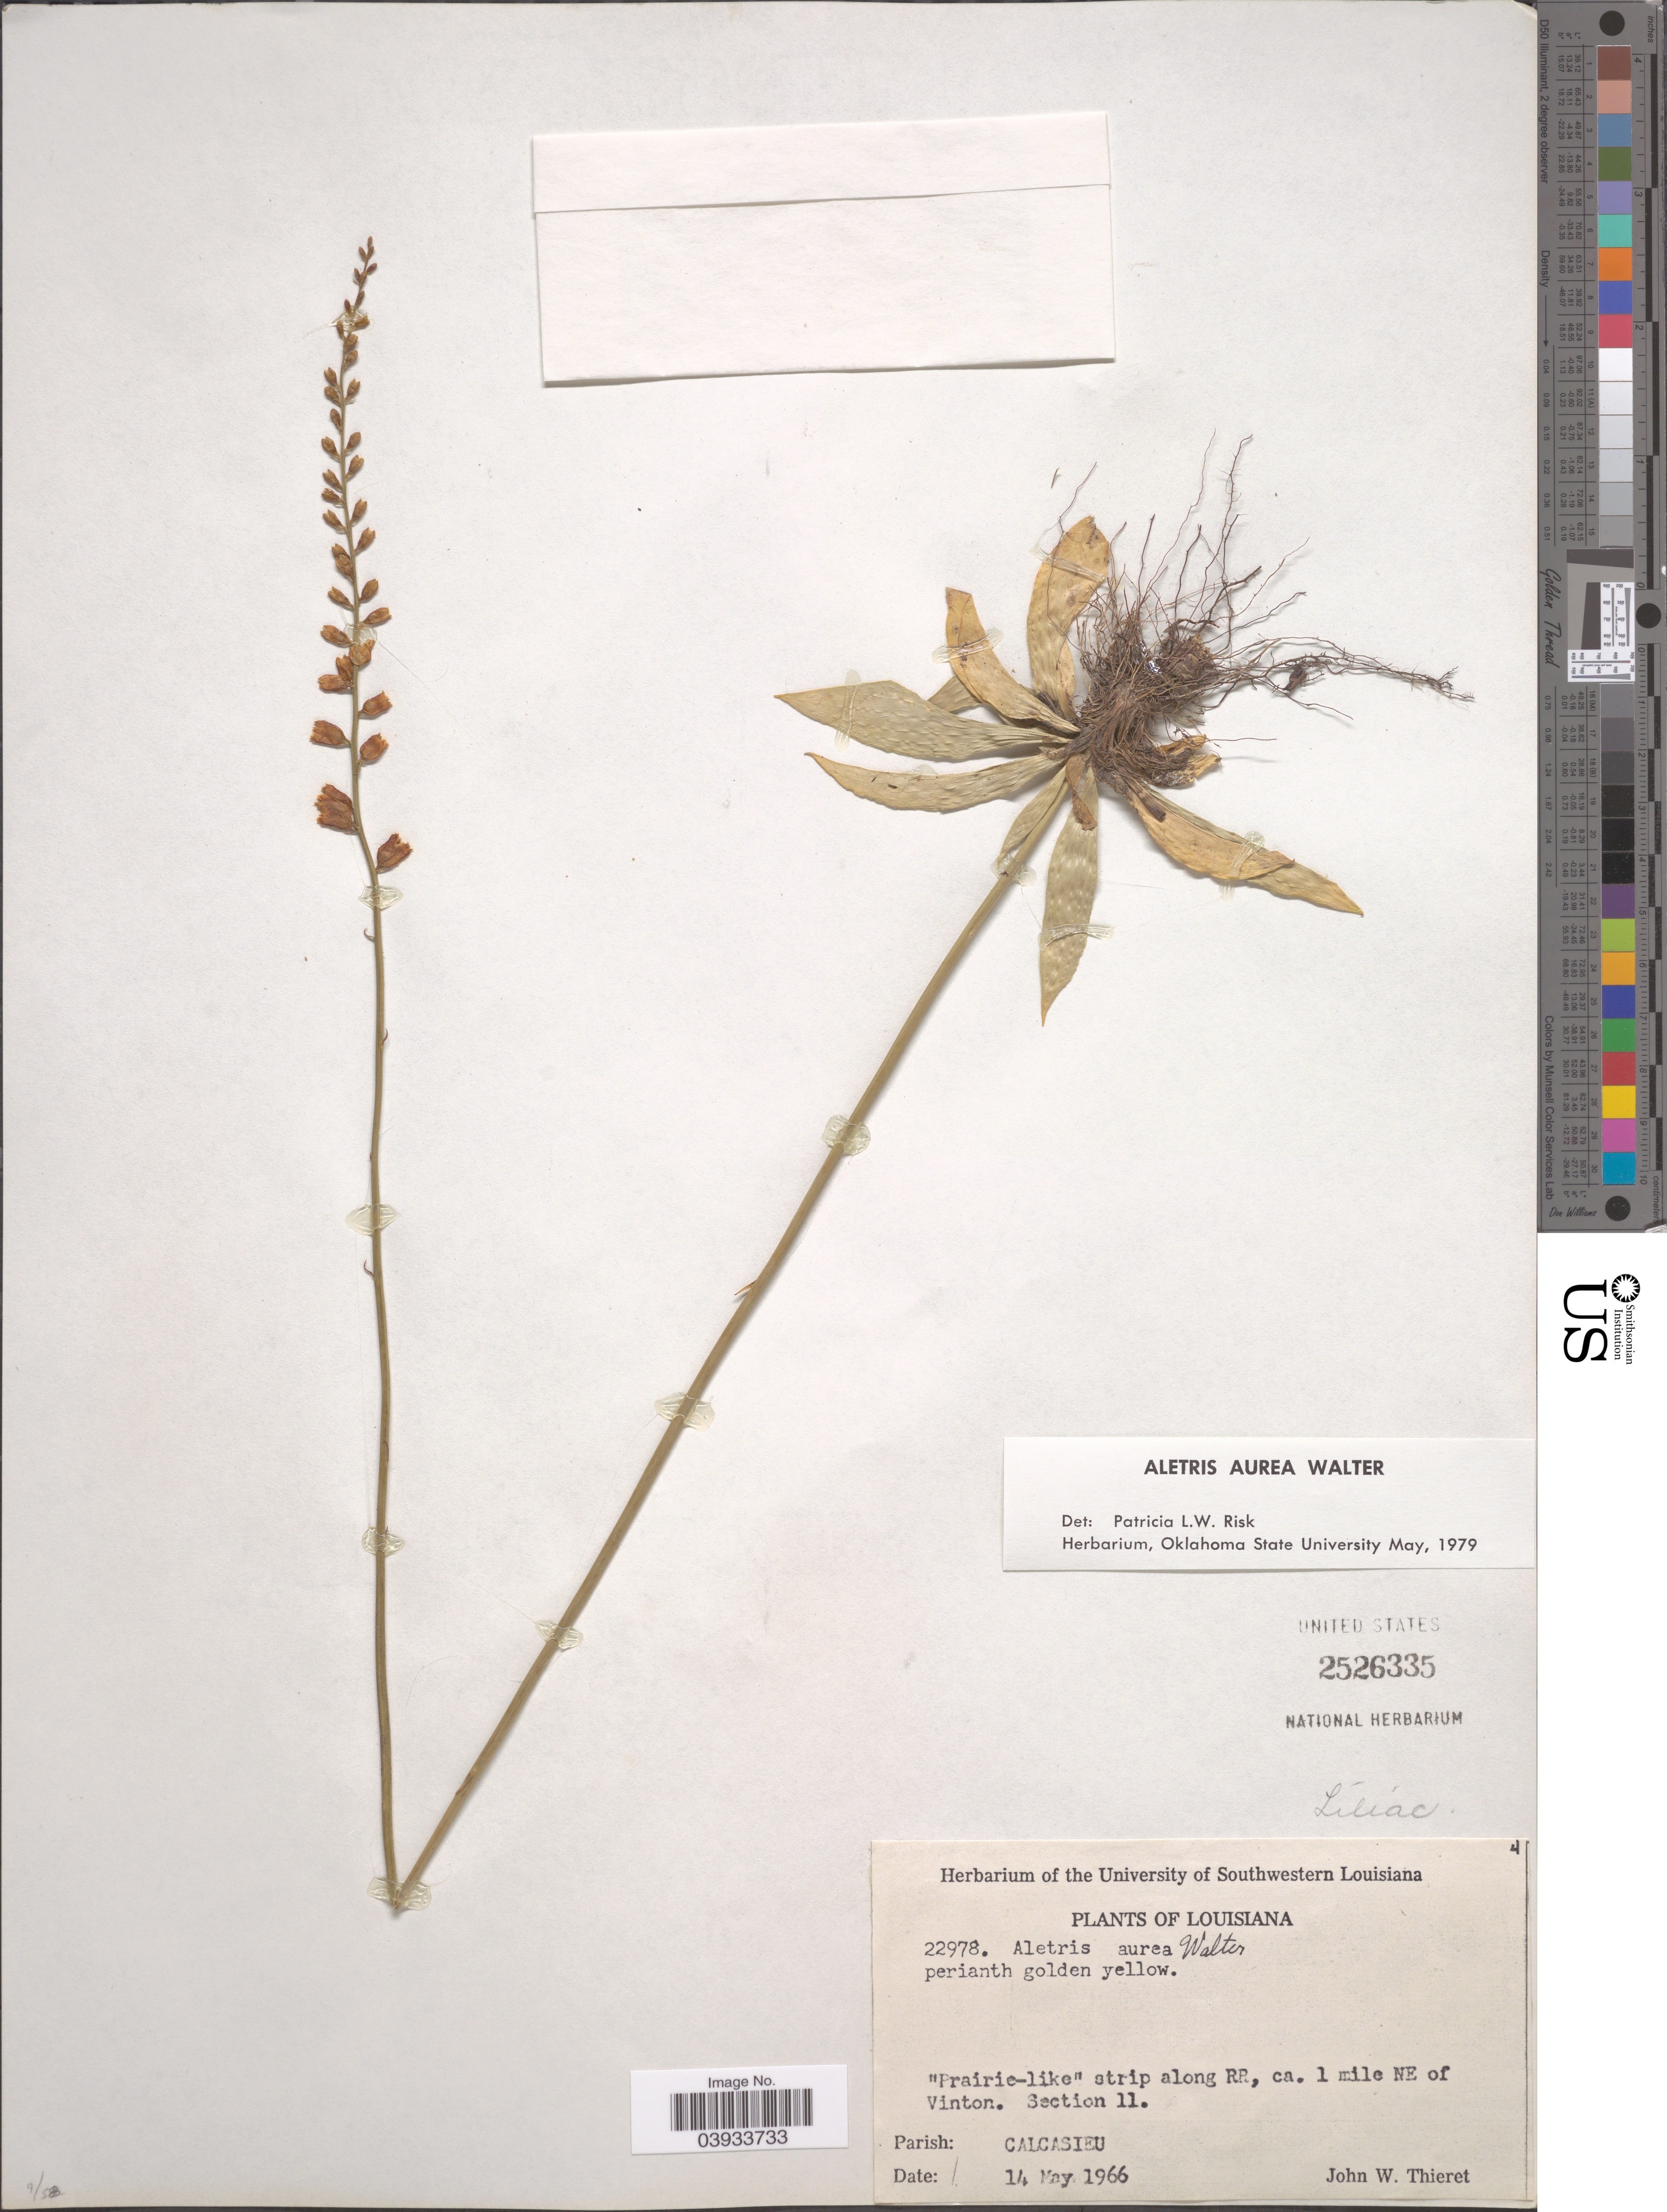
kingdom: Plantae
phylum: Tracheophyta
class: Liliopsida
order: Dioscoreales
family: Nartheciaceae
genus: Aletris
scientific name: Aletris aurea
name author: Walter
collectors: J. W. Thieret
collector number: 22978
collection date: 1966-05-14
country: United States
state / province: Louisiana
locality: Prairie-like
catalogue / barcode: US 2526335